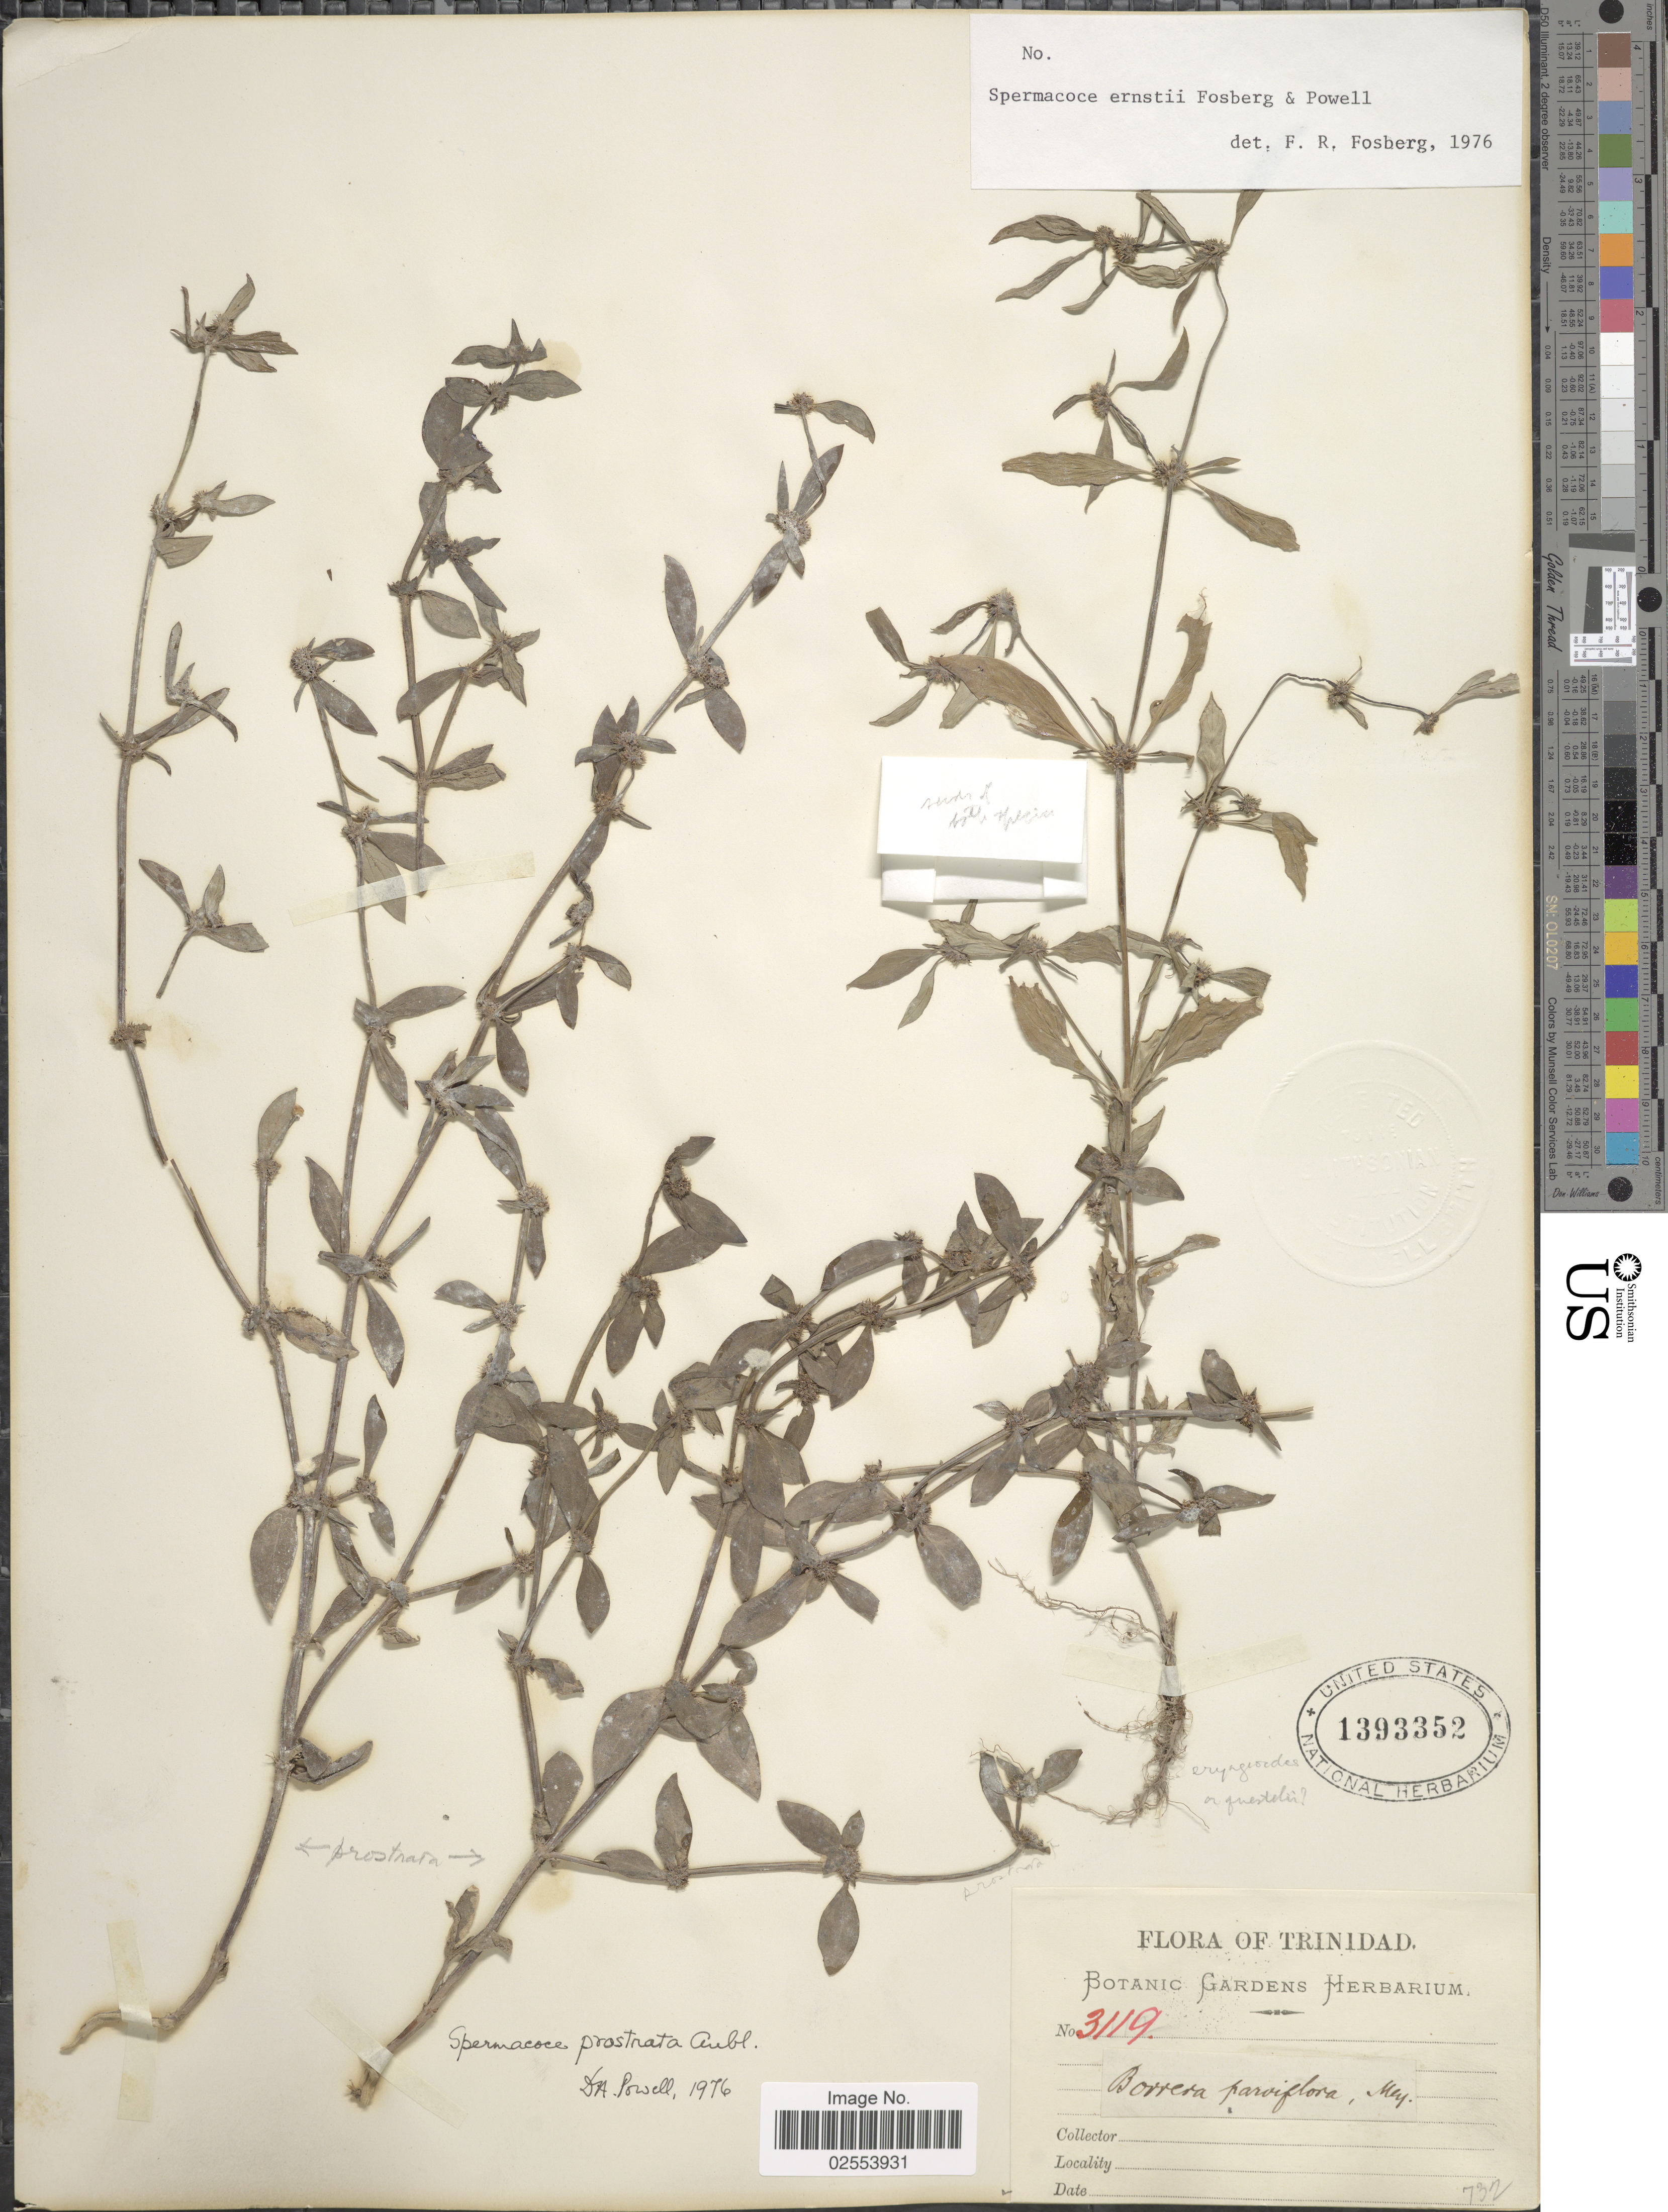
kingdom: Plantae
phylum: Tracheophyta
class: Magnoliopsida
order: Gentianales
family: Rubiaceae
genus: Spermacoce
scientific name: Spermacoce ernstii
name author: Fosberg & D.A. Powell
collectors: Botanic Gardens Herbarium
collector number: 3119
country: Trinidad and Tobago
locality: Trinidad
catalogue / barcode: US 1393352